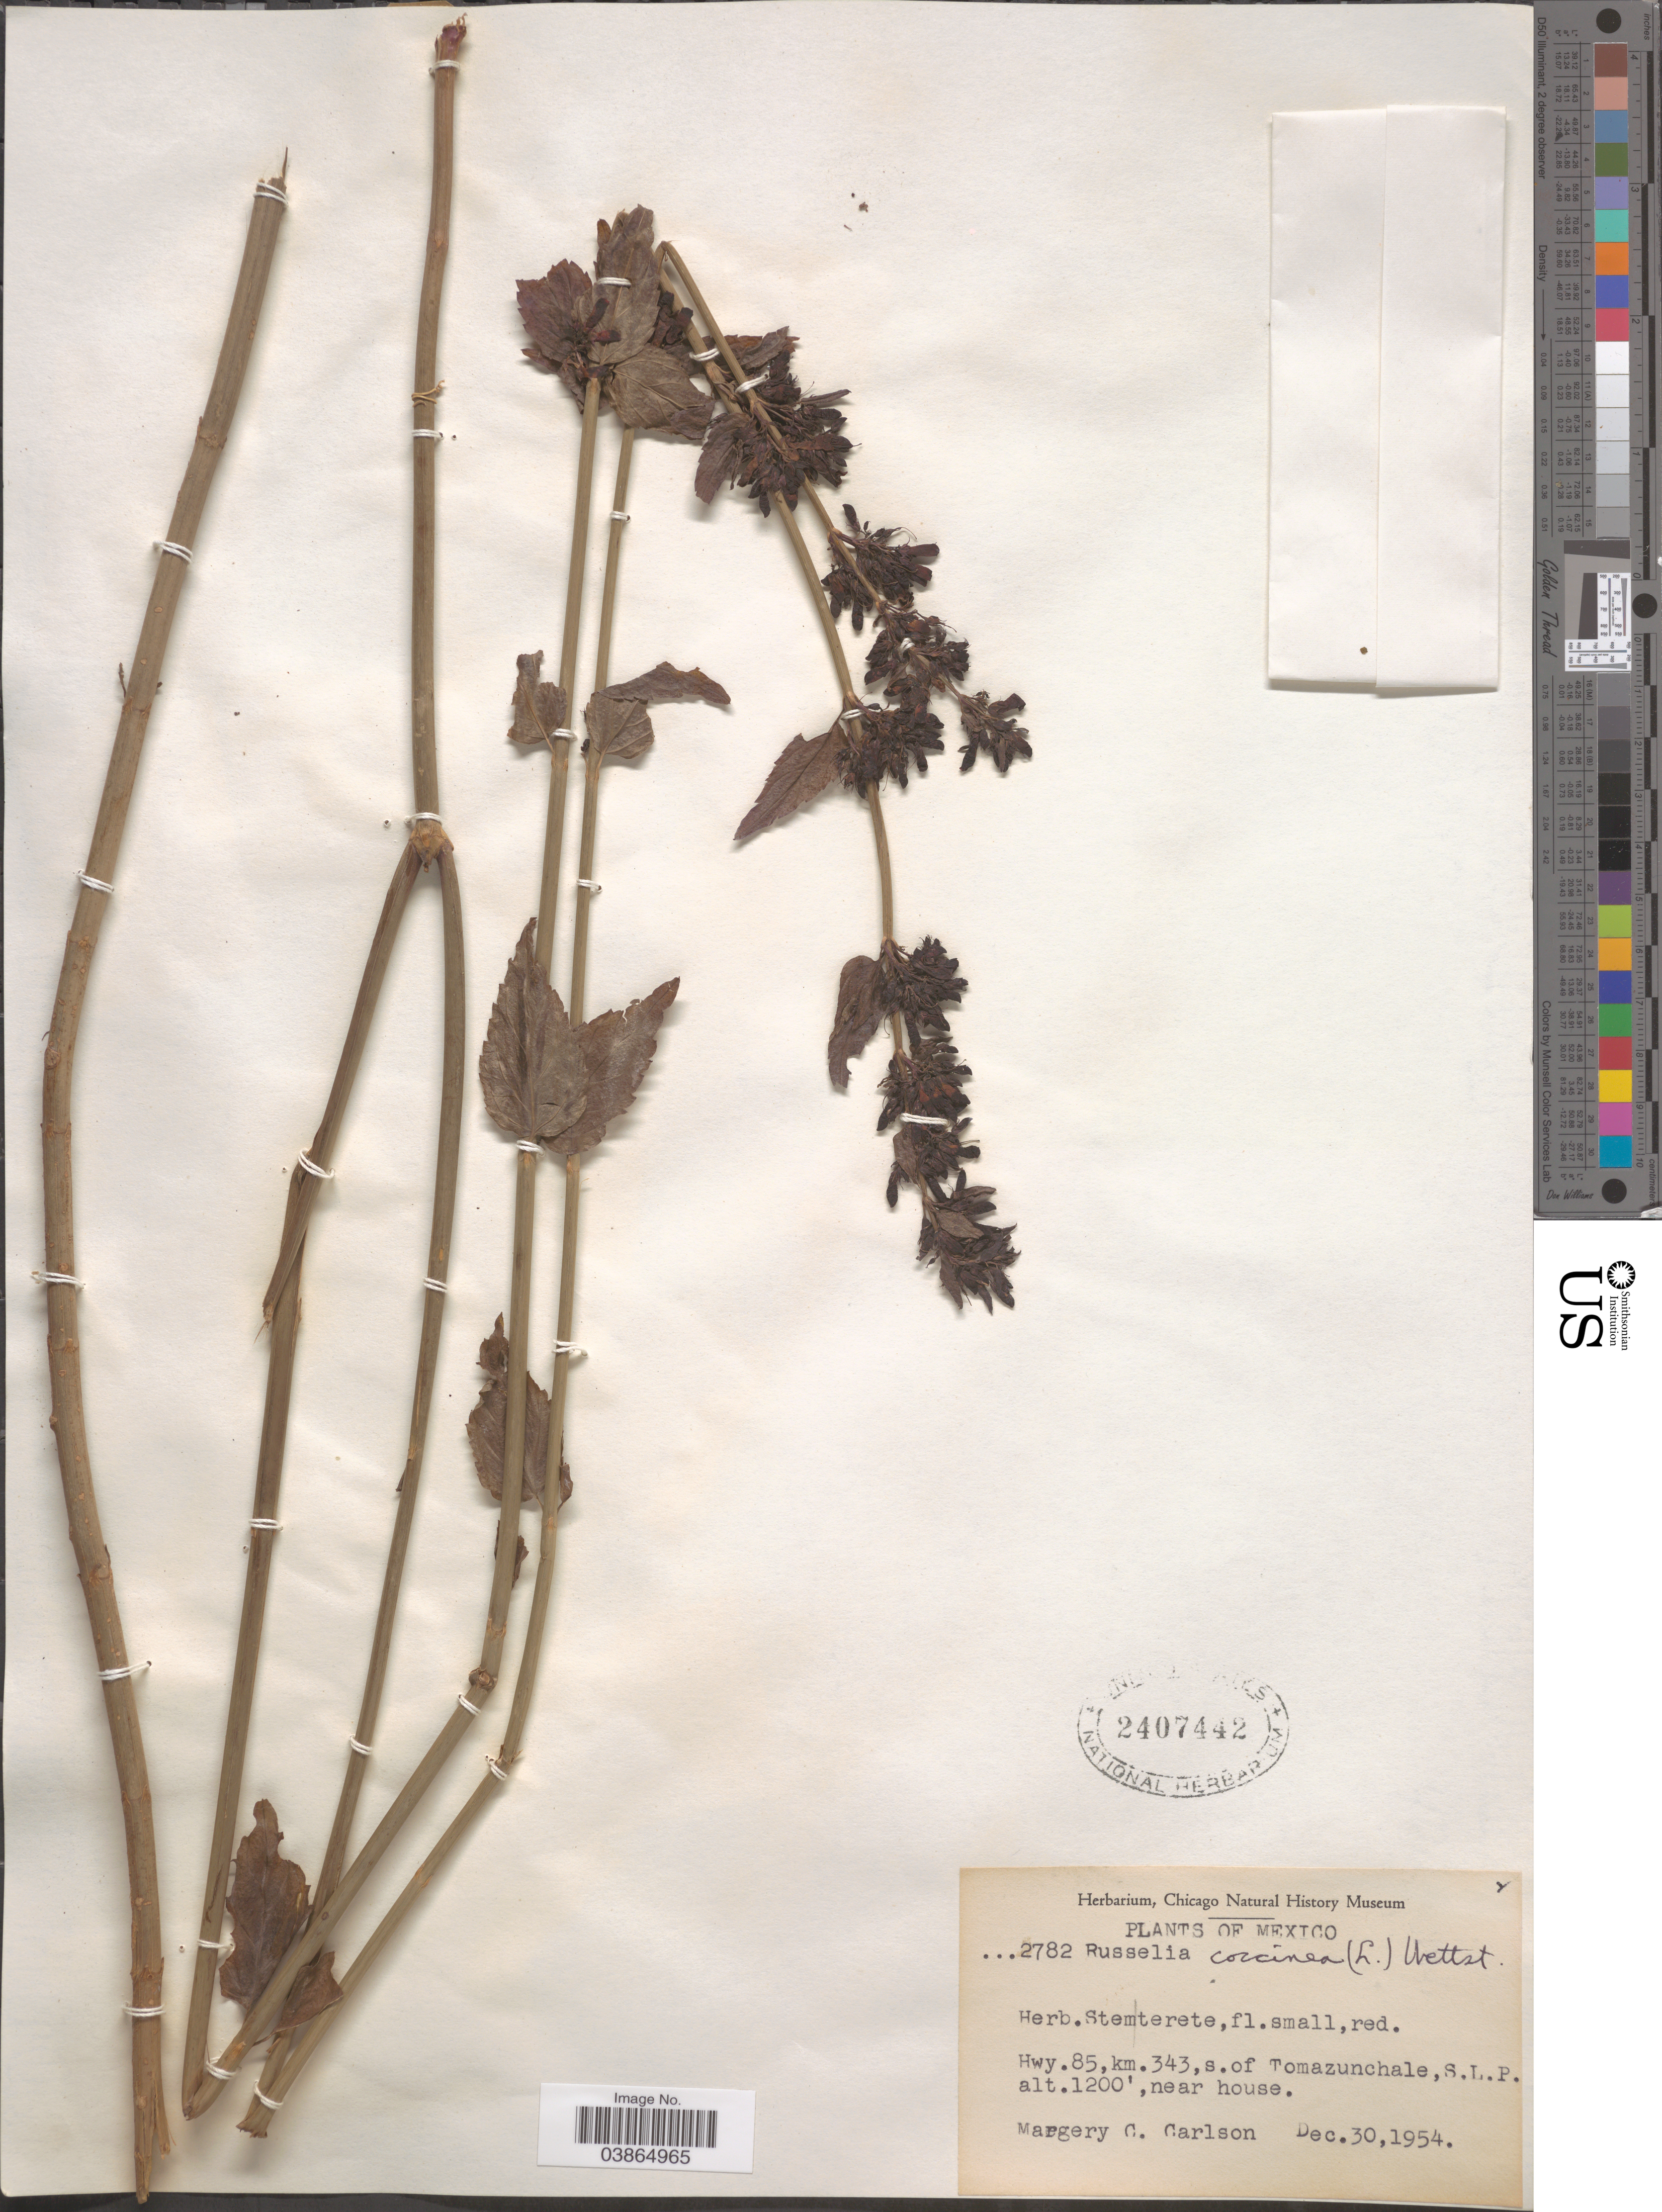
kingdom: Plantae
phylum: Tracheophyta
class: Magnoliopsida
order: Lamiales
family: Plantaginaceae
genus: Russelia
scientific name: Russelia coccinea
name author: (L.) Wettst.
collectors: M. C. Carlson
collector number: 2782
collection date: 1954-12-30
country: Mexico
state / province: San Luis Potosí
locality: Hwy. 85, km. 343, s. of Tomazunchale, S.L.P., near house.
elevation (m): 366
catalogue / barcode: US 2407442